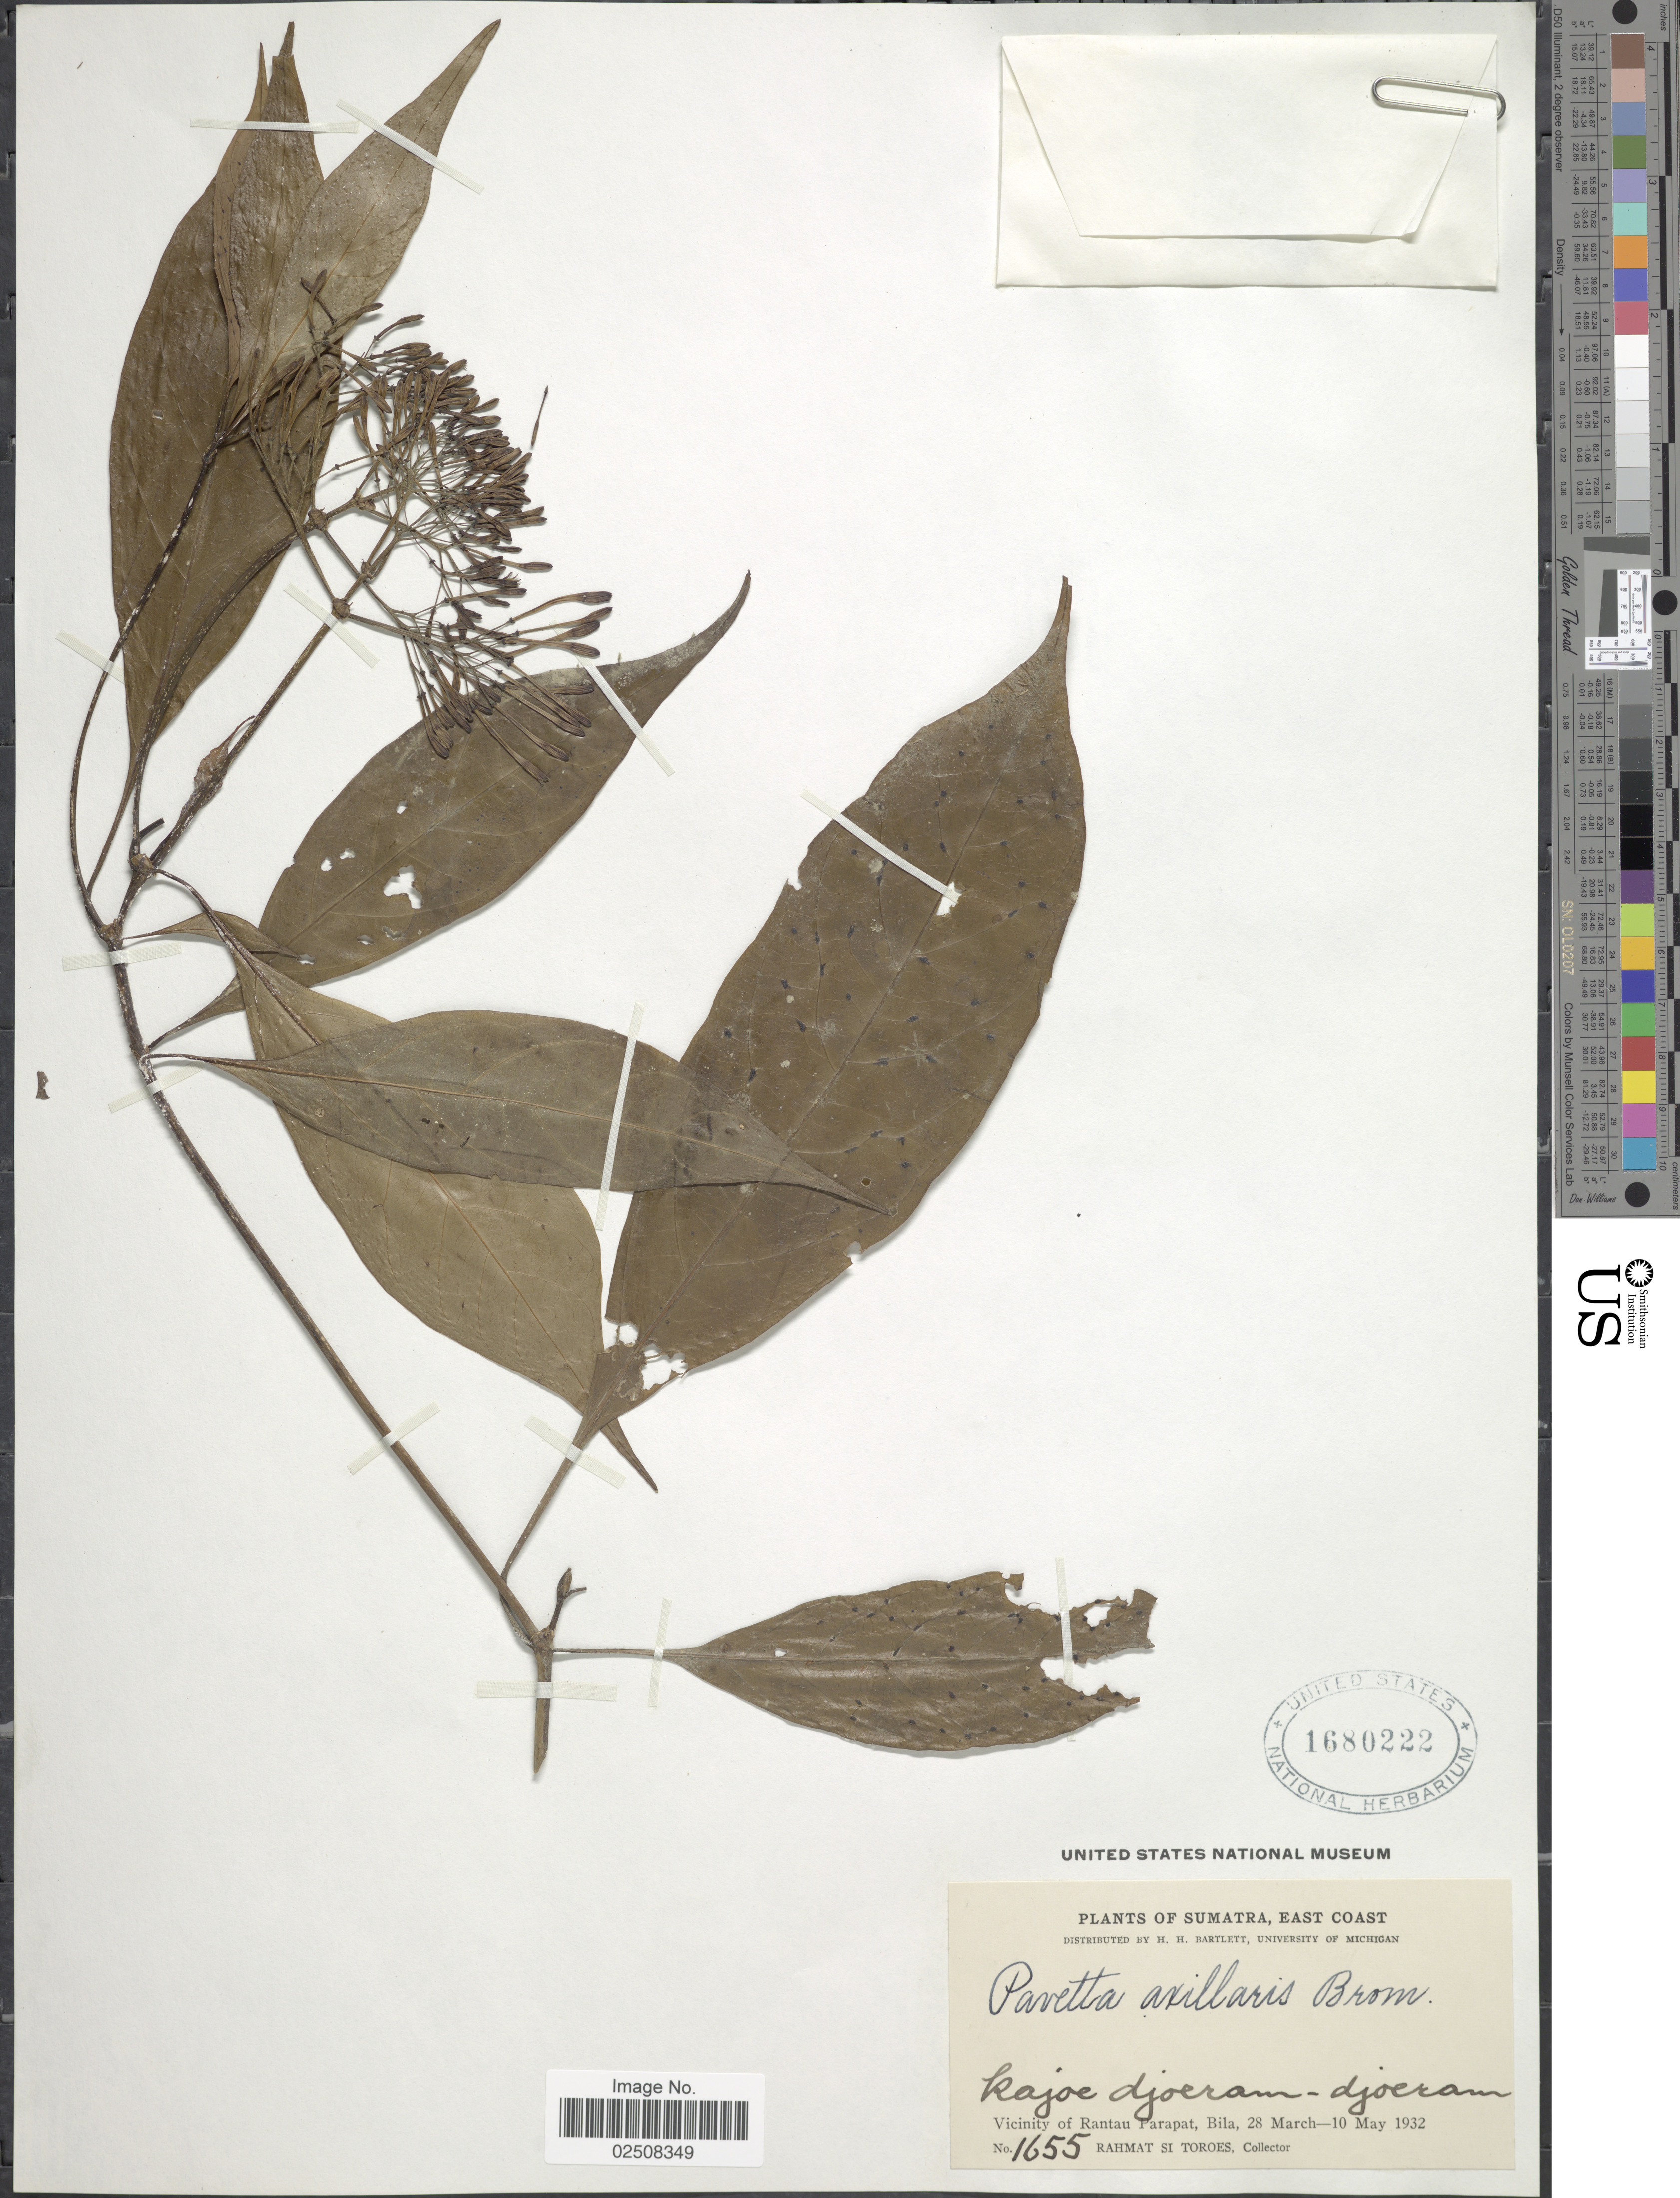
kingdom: Plantae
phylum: Tracheophyta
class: Magnoliopsida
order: Gentianales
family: Rubiaceae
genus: Pavetta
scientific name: Pavetta axillaris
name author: Bremek.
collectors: Rahmat Si Boeea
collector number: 1655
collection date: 1932-03-28/1932-05-10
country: Indonesia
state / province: Sumatra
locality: East Coast, kajoe djoeram-djoeram, Vicinity of Rantau Parapat, Bila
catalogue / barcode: US 1680222